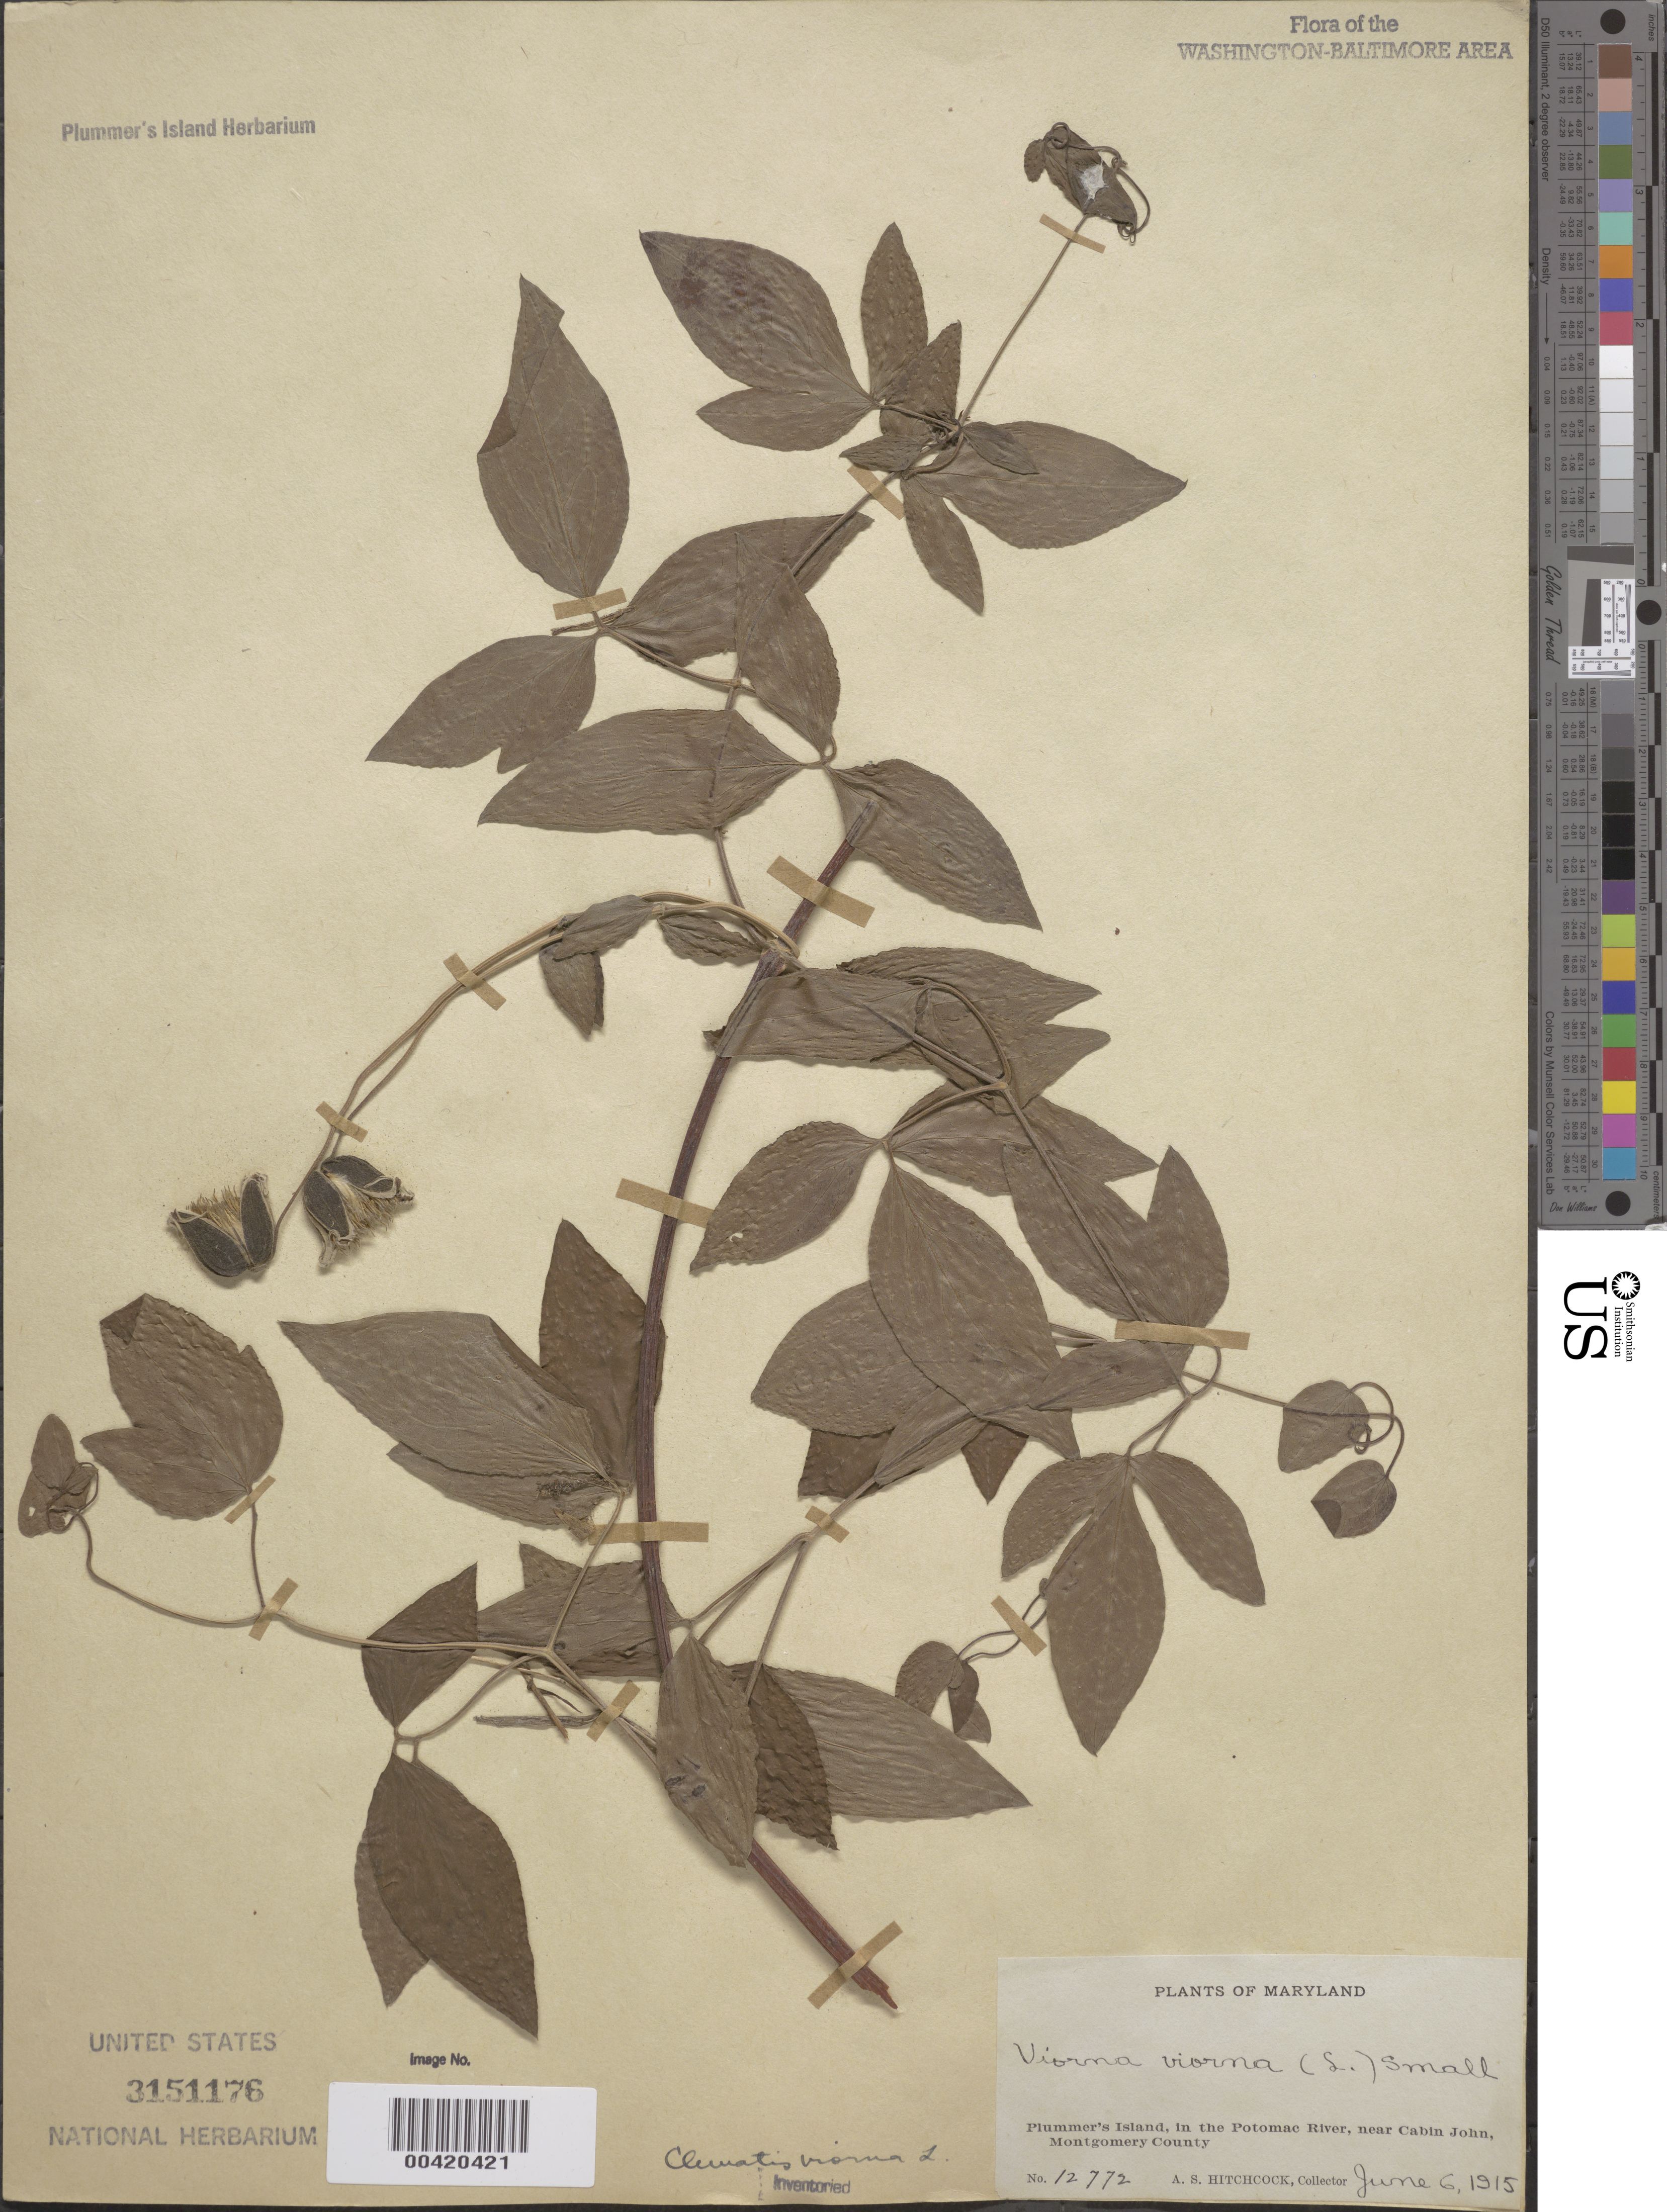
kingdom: Plantae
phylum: Tracheophyta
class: Magnoliopsida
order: Ranunculales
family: Ranunculaceae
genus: Clematis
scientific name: Clematis viorna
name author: L.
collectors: A. S. Hitchcock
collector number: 12772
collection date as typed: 06 Jun 1915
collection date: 1915-06-06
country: United States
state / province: Maryland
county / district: Montgomery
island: Plummers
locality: Plummer's Island C. & O. Canal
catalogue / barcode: US 3151176